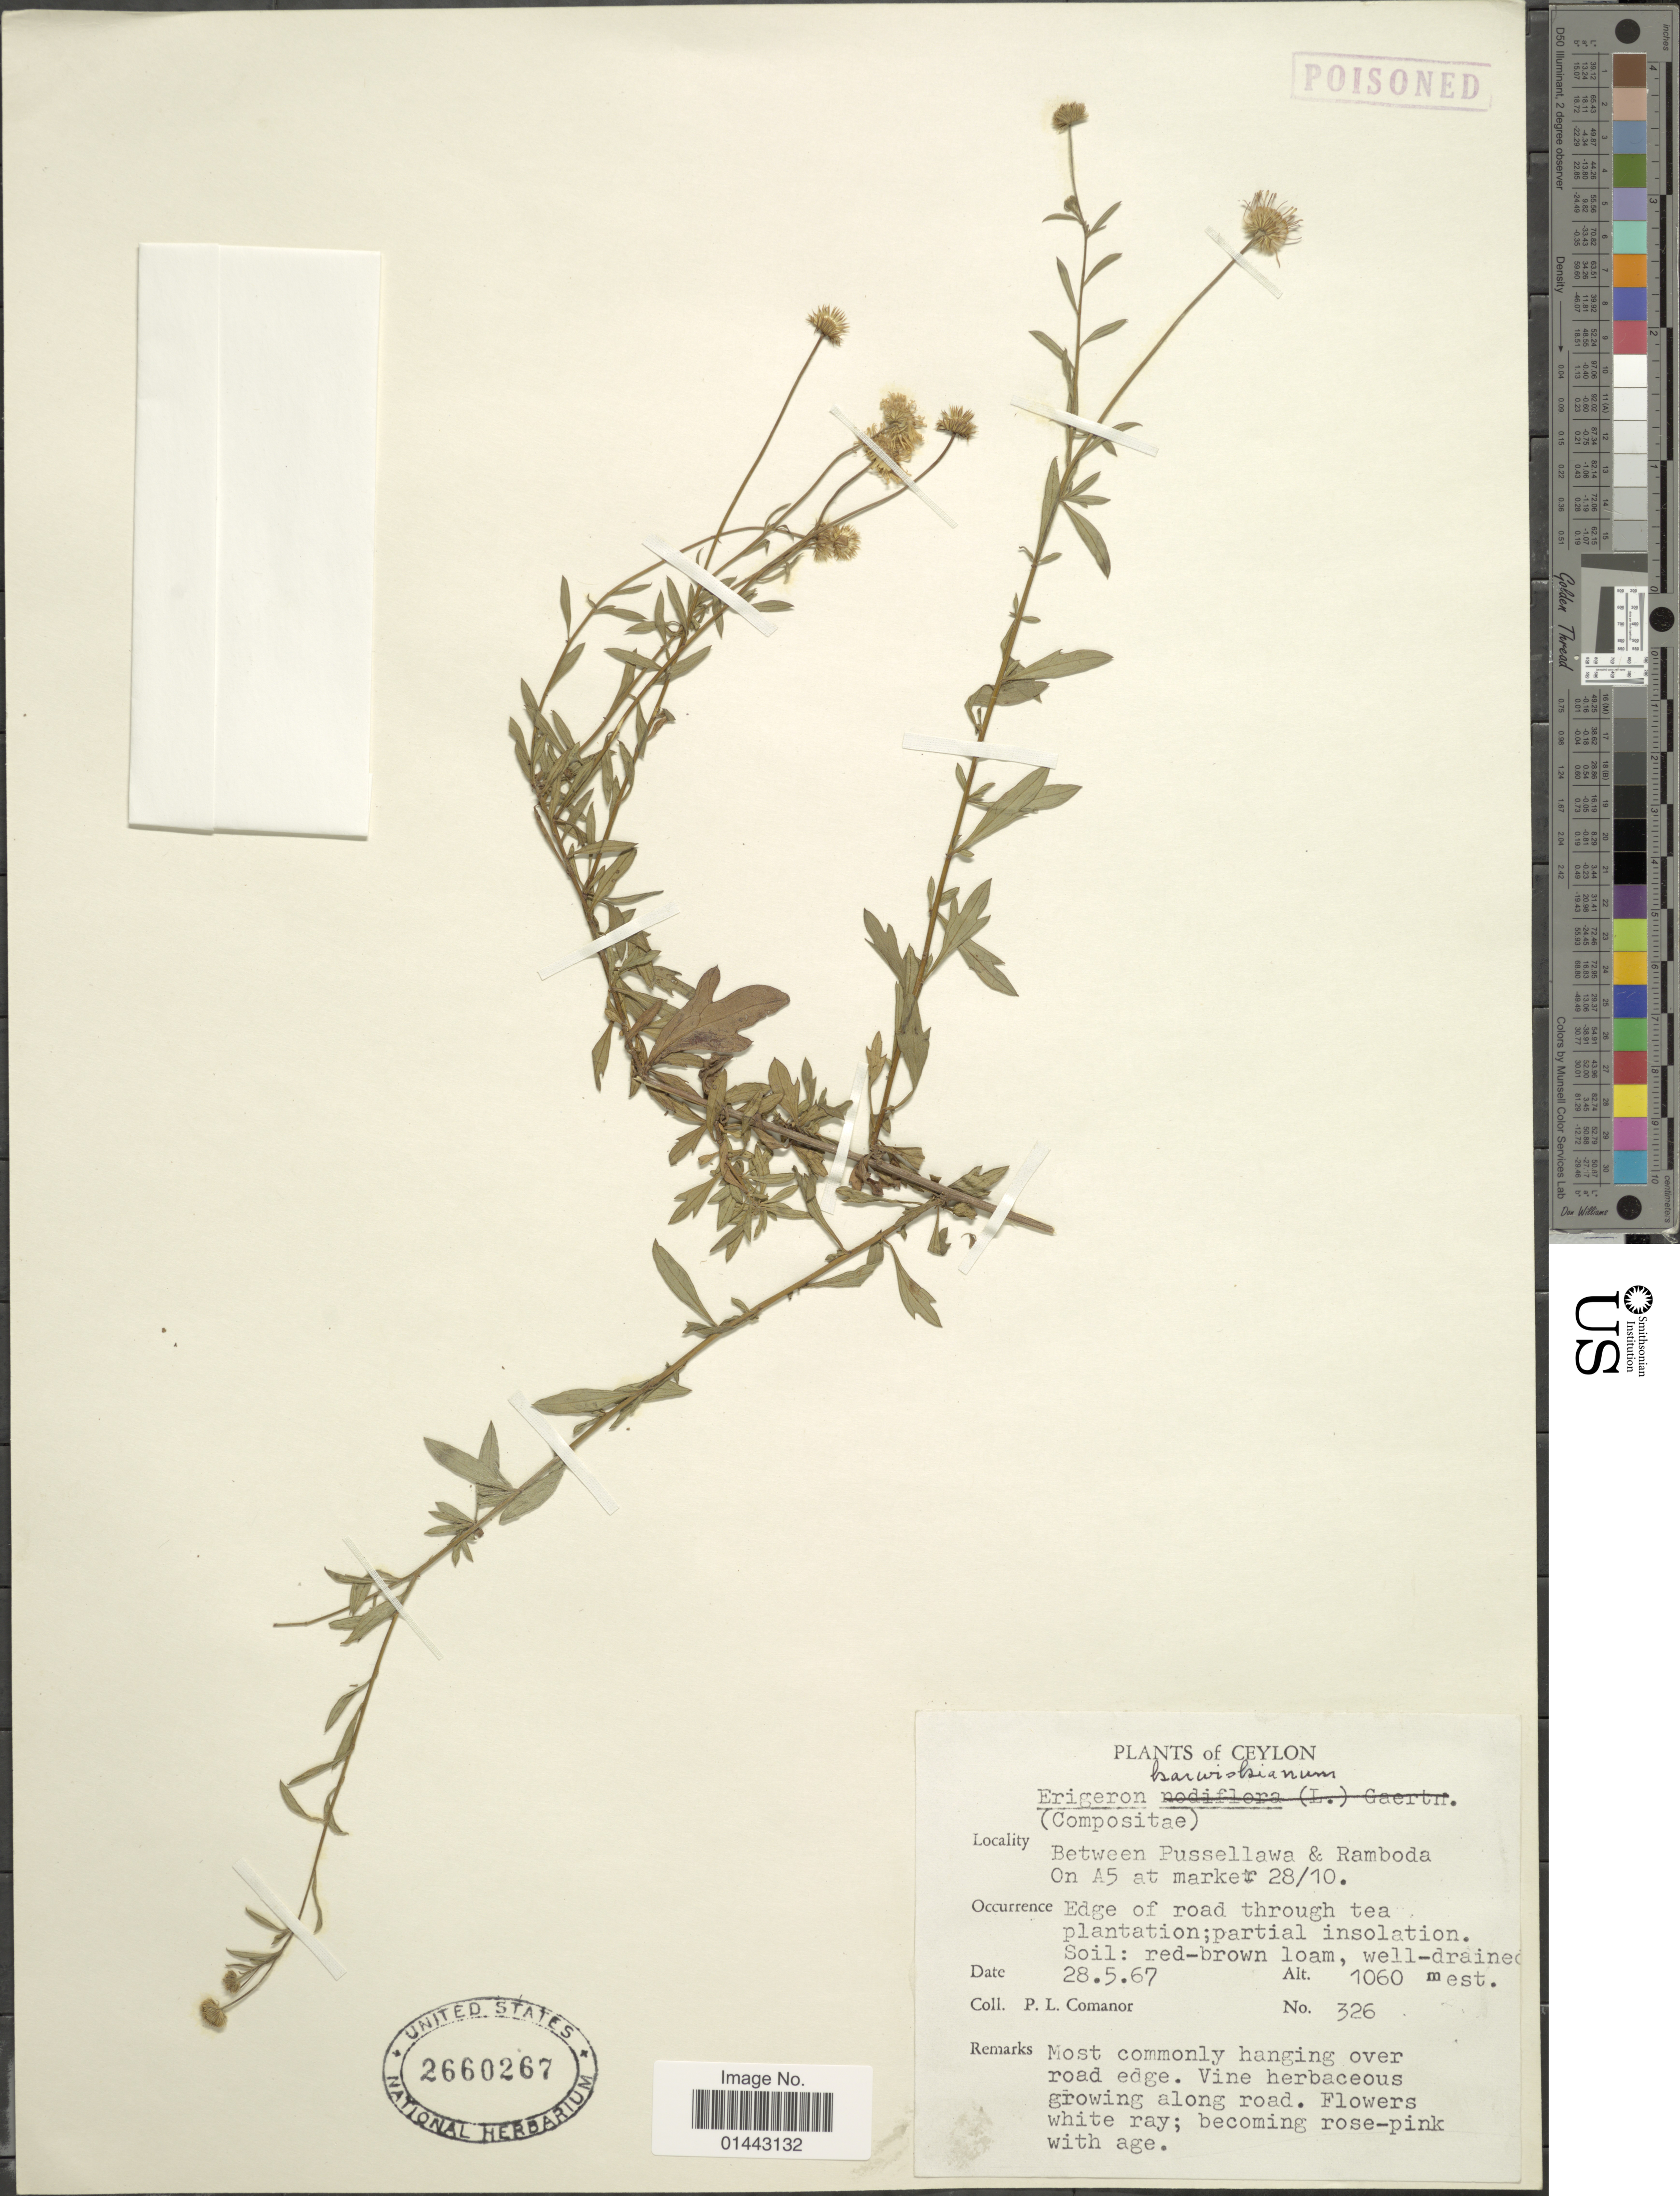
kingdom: Plantae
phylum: Tracheophyta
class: Magnoliopsida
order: Asterales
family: Asteraceae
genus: Erigeron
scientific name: Erigeron karvinskianus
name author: DC.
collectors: P. Comanor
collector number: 326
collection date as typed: Transcribed d/m/y: 28/5/67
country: Sri Lanka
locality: Ceylon, Between Pussellawa & Ramboda, on A5 at marker 28/10, edge of road through tea plantation.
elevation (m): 1060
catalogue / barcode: US 2660267